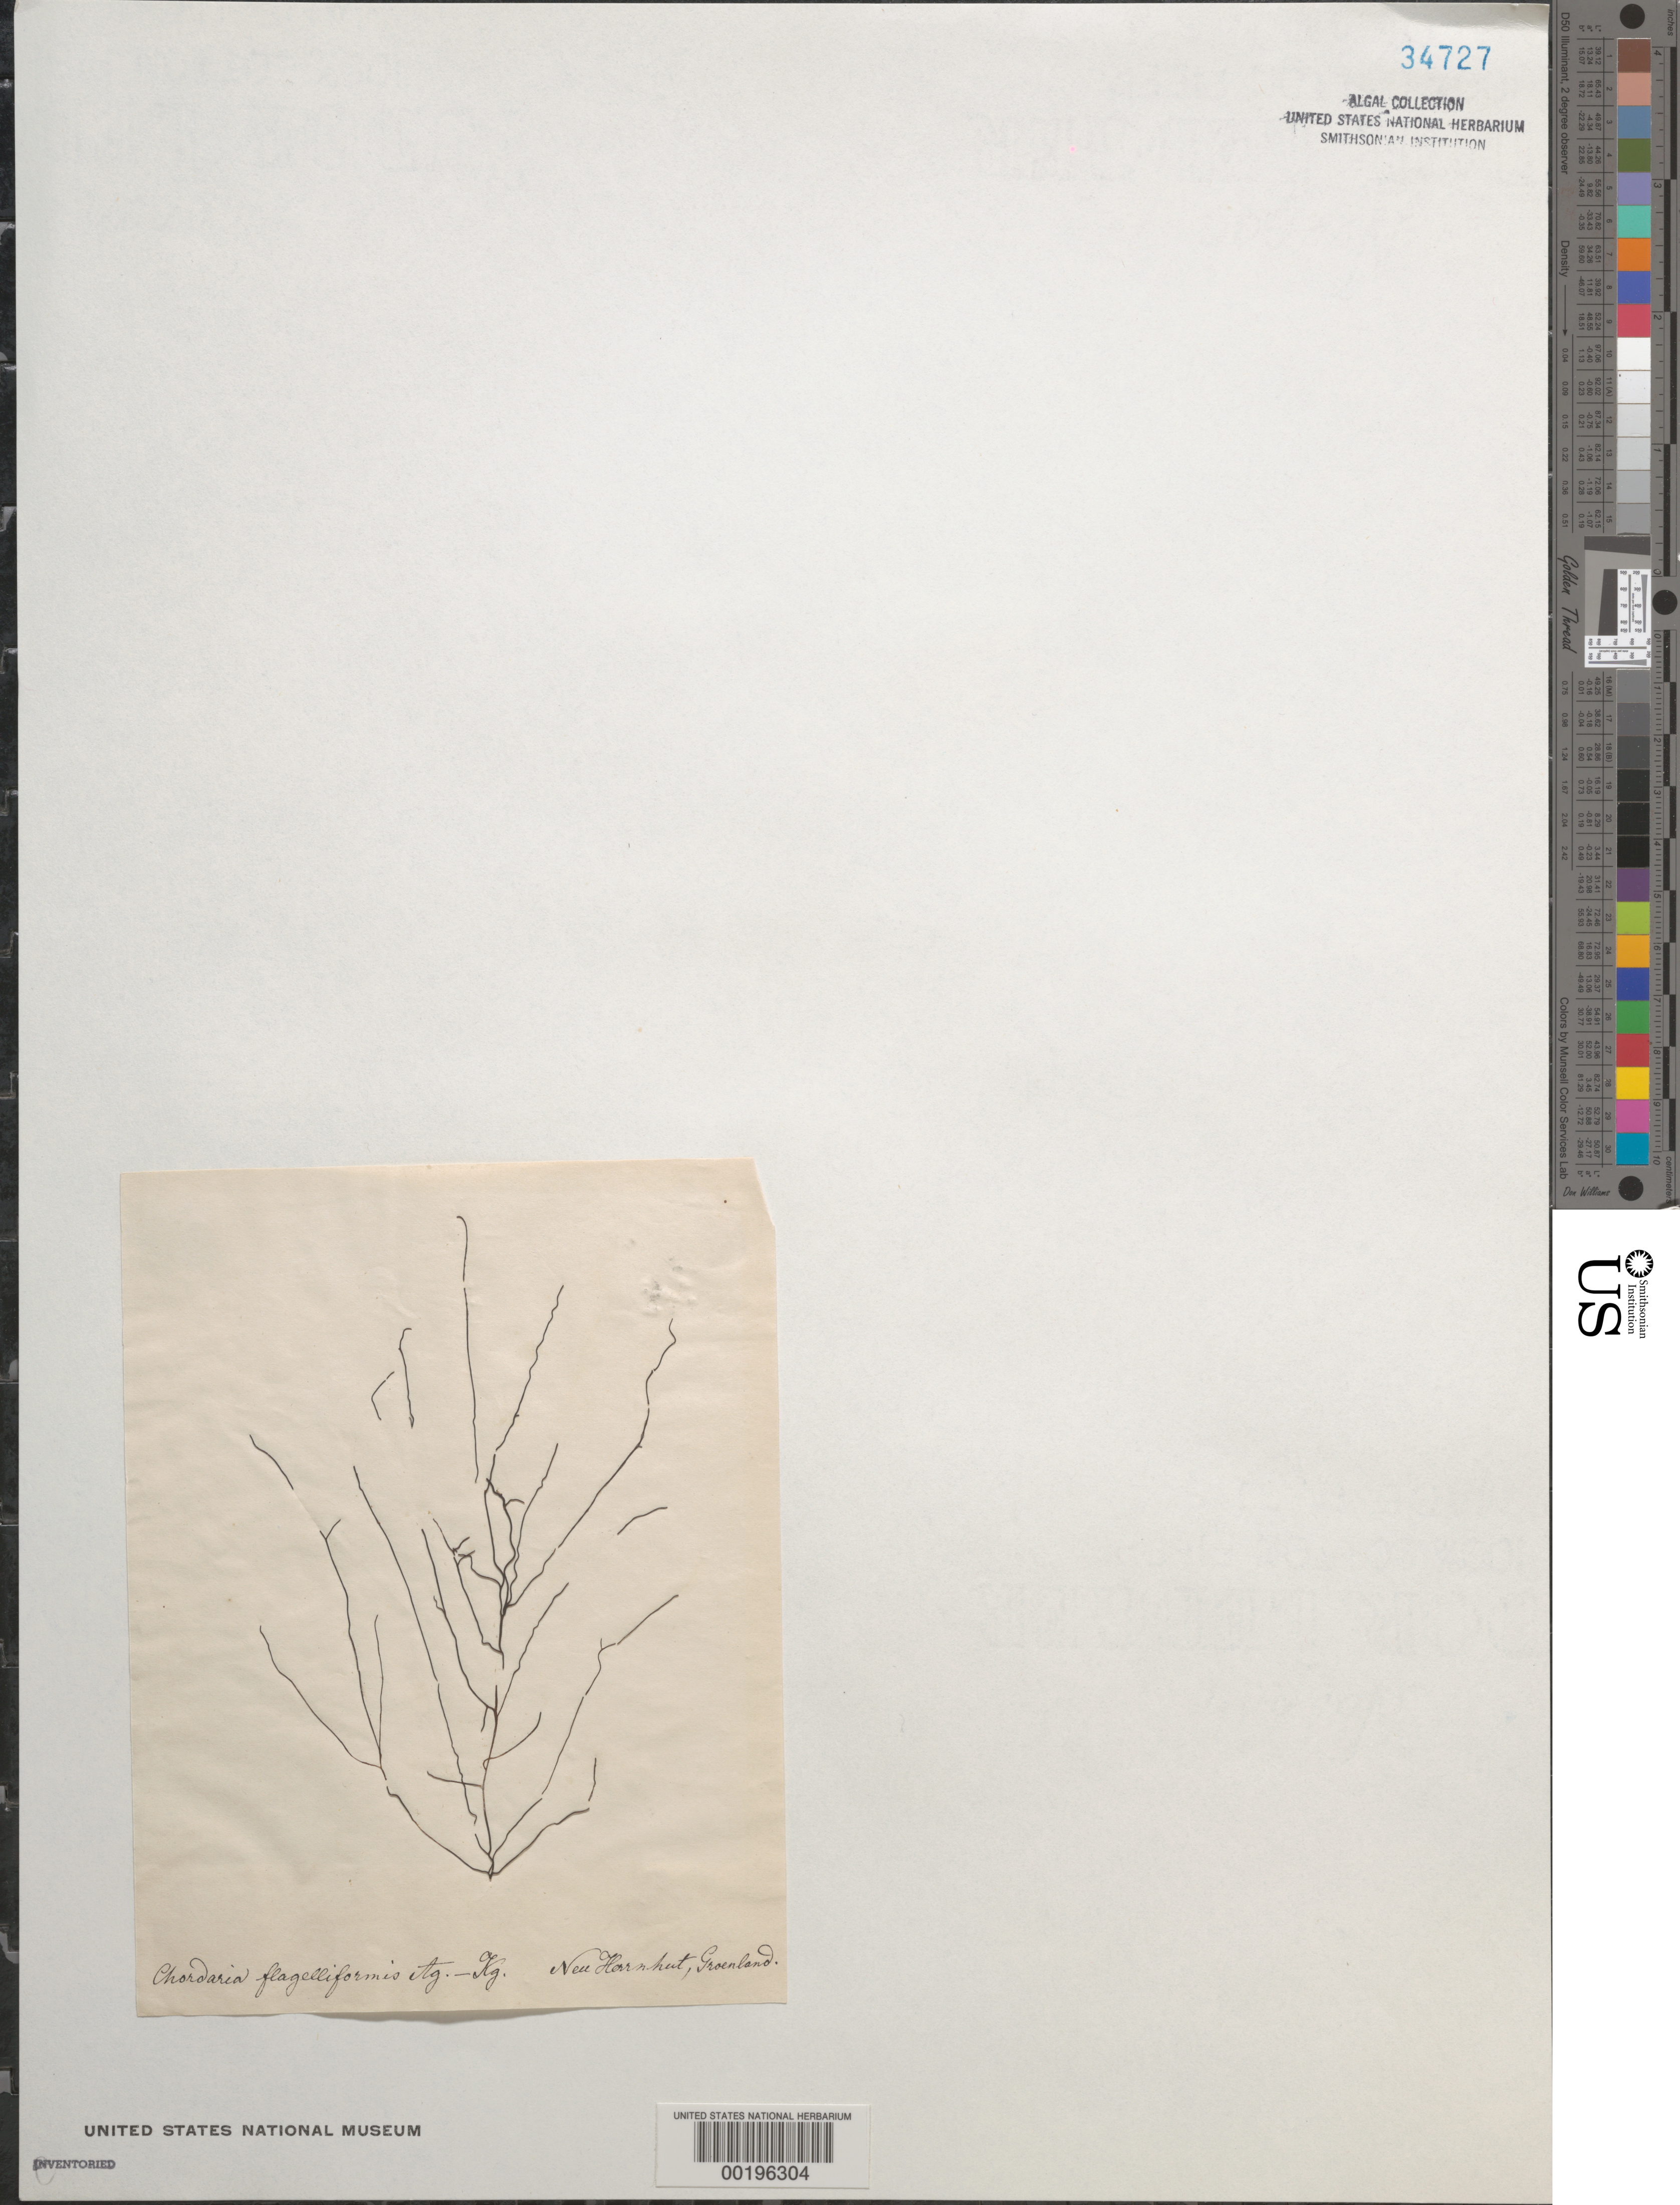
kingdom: Chromista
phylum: Ochrophyta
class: Phaeophyceae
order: Ectocarpales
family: Chordariaceae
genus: Chordaria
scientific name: Chordaria flagelliformis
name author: (Hudson) Grev.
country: Greenland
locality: Neu herrnhut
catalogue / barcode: US 34727